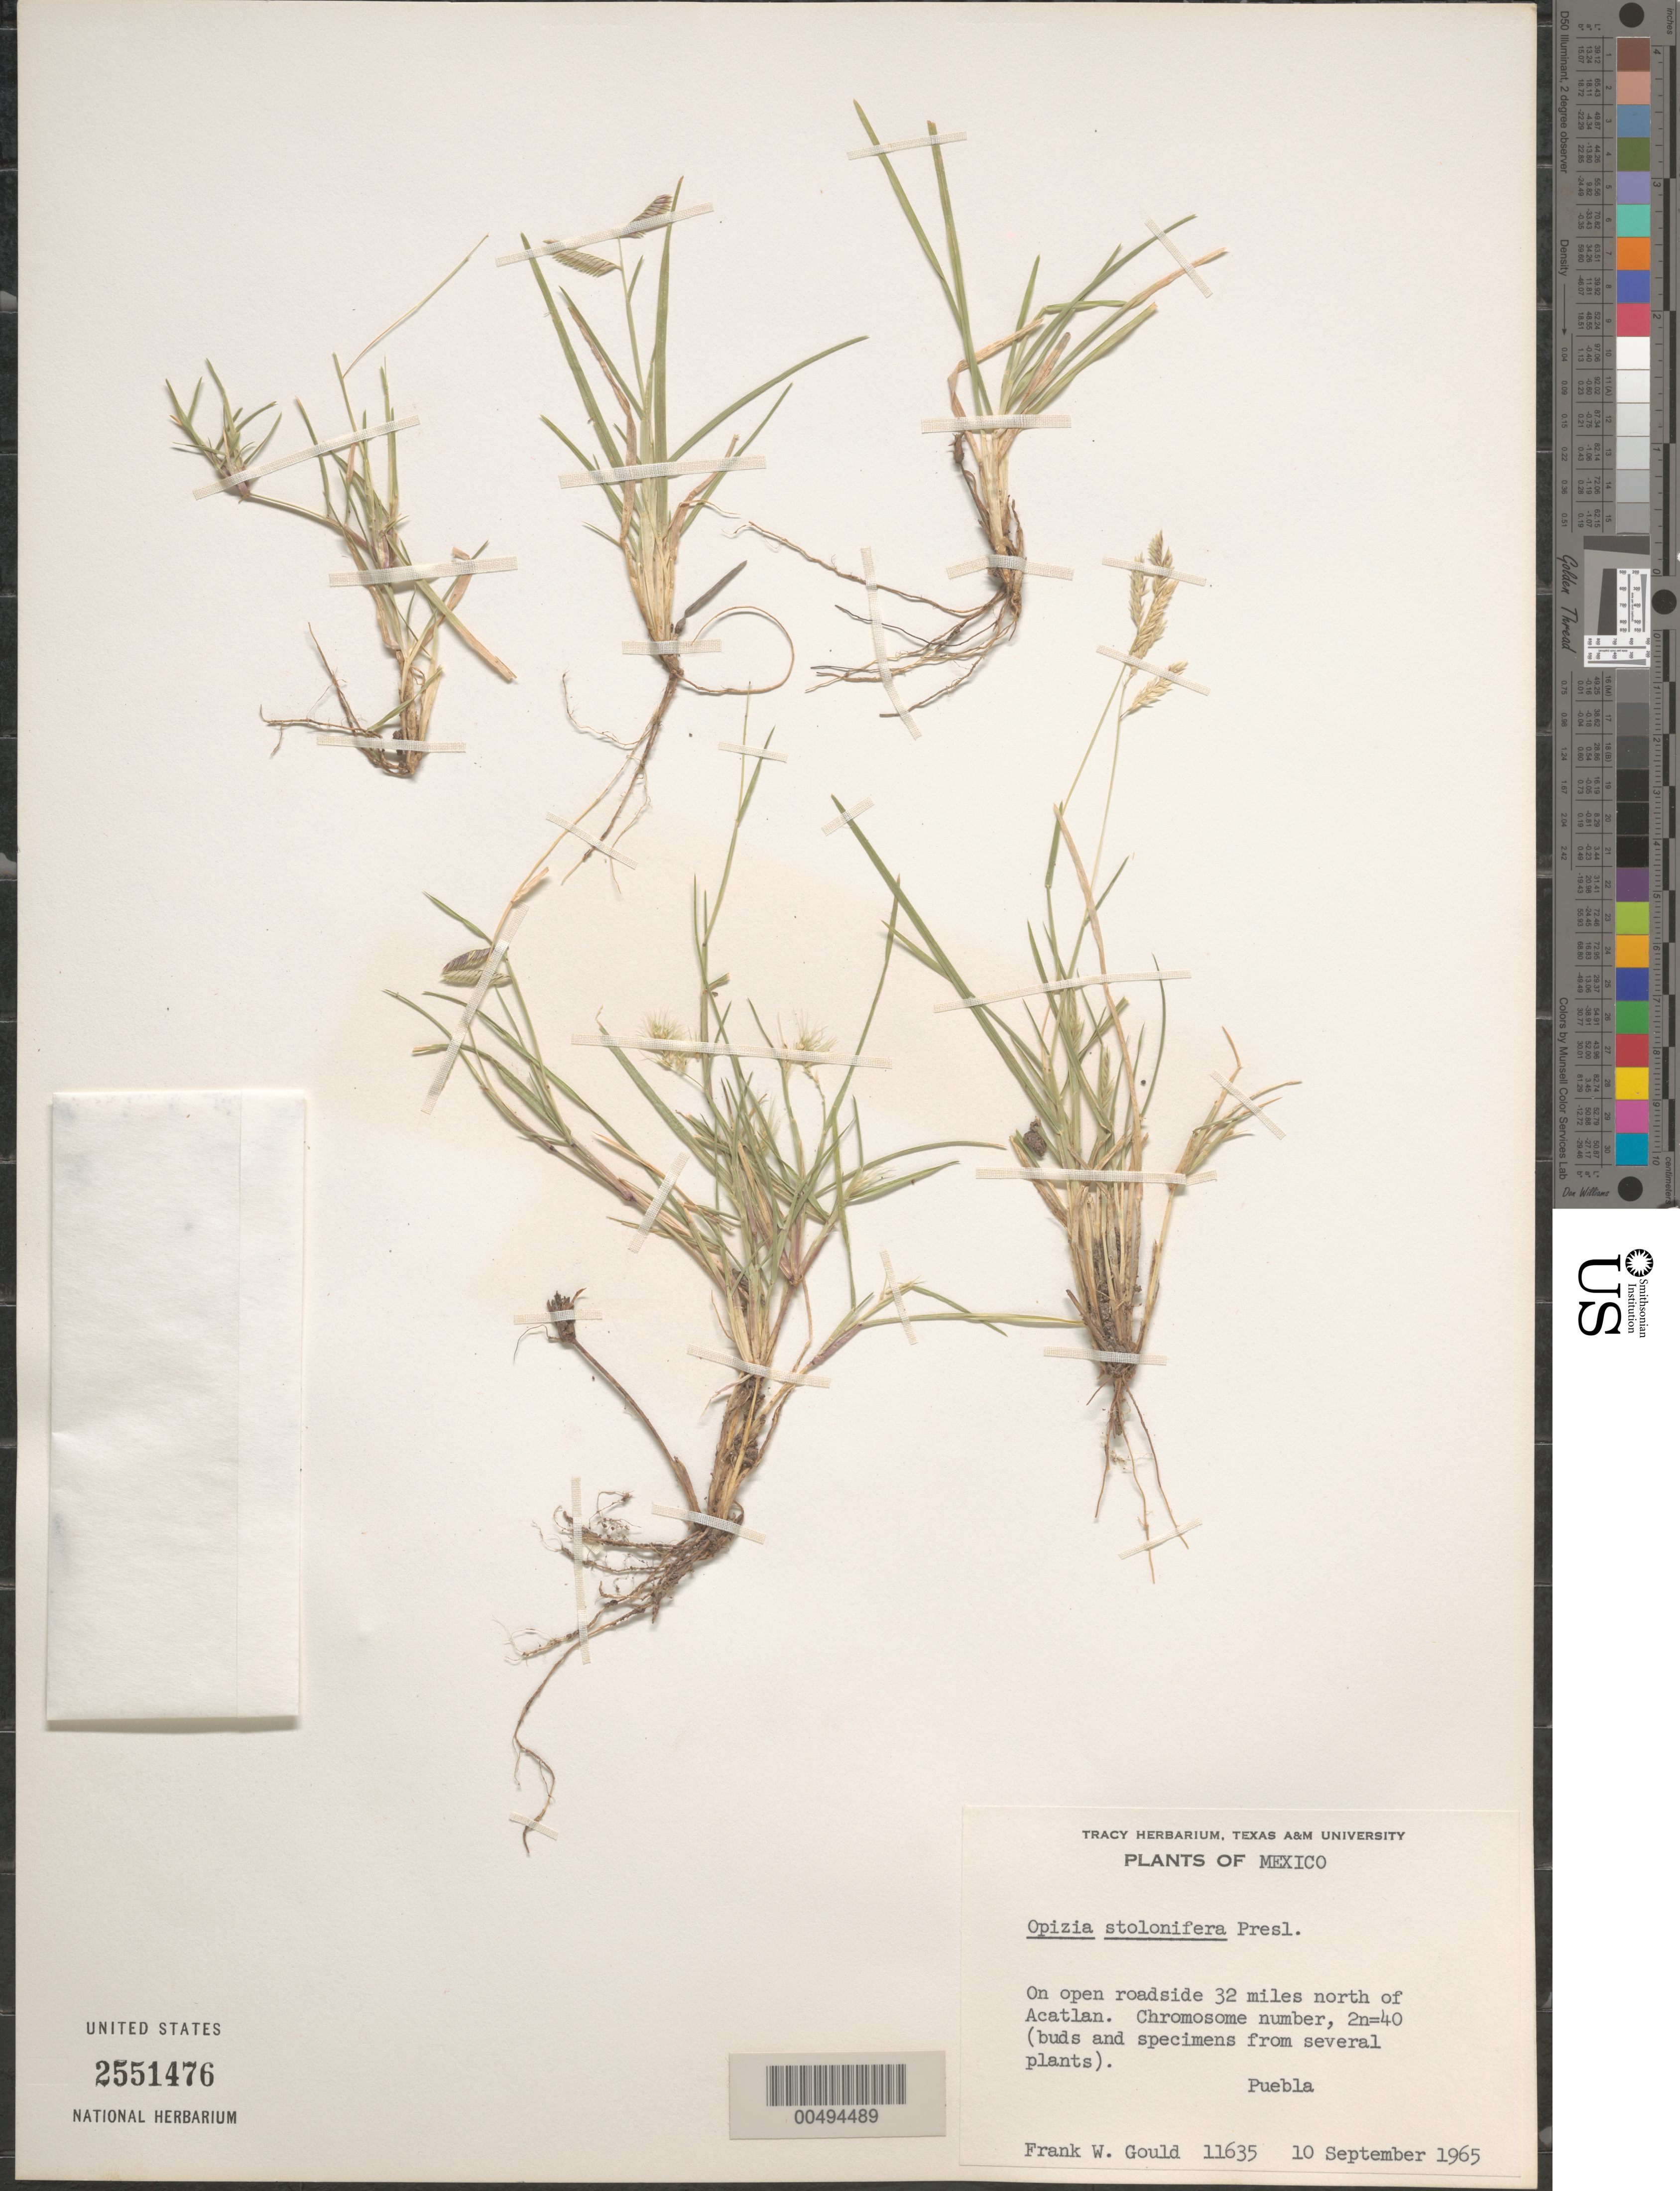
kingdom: Plantae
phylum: Tracheophyta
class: Liliopsida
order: Poales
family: Poaceae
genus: Opizia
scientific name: Opizia stolonifera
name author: J. Presl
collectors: F. W. Gould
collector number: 11635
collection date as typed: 10 Sep 1965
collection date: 1965-09-10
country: Mexico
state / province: Puebla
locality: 32 mi N of Acatlan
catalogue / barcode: US 2551476